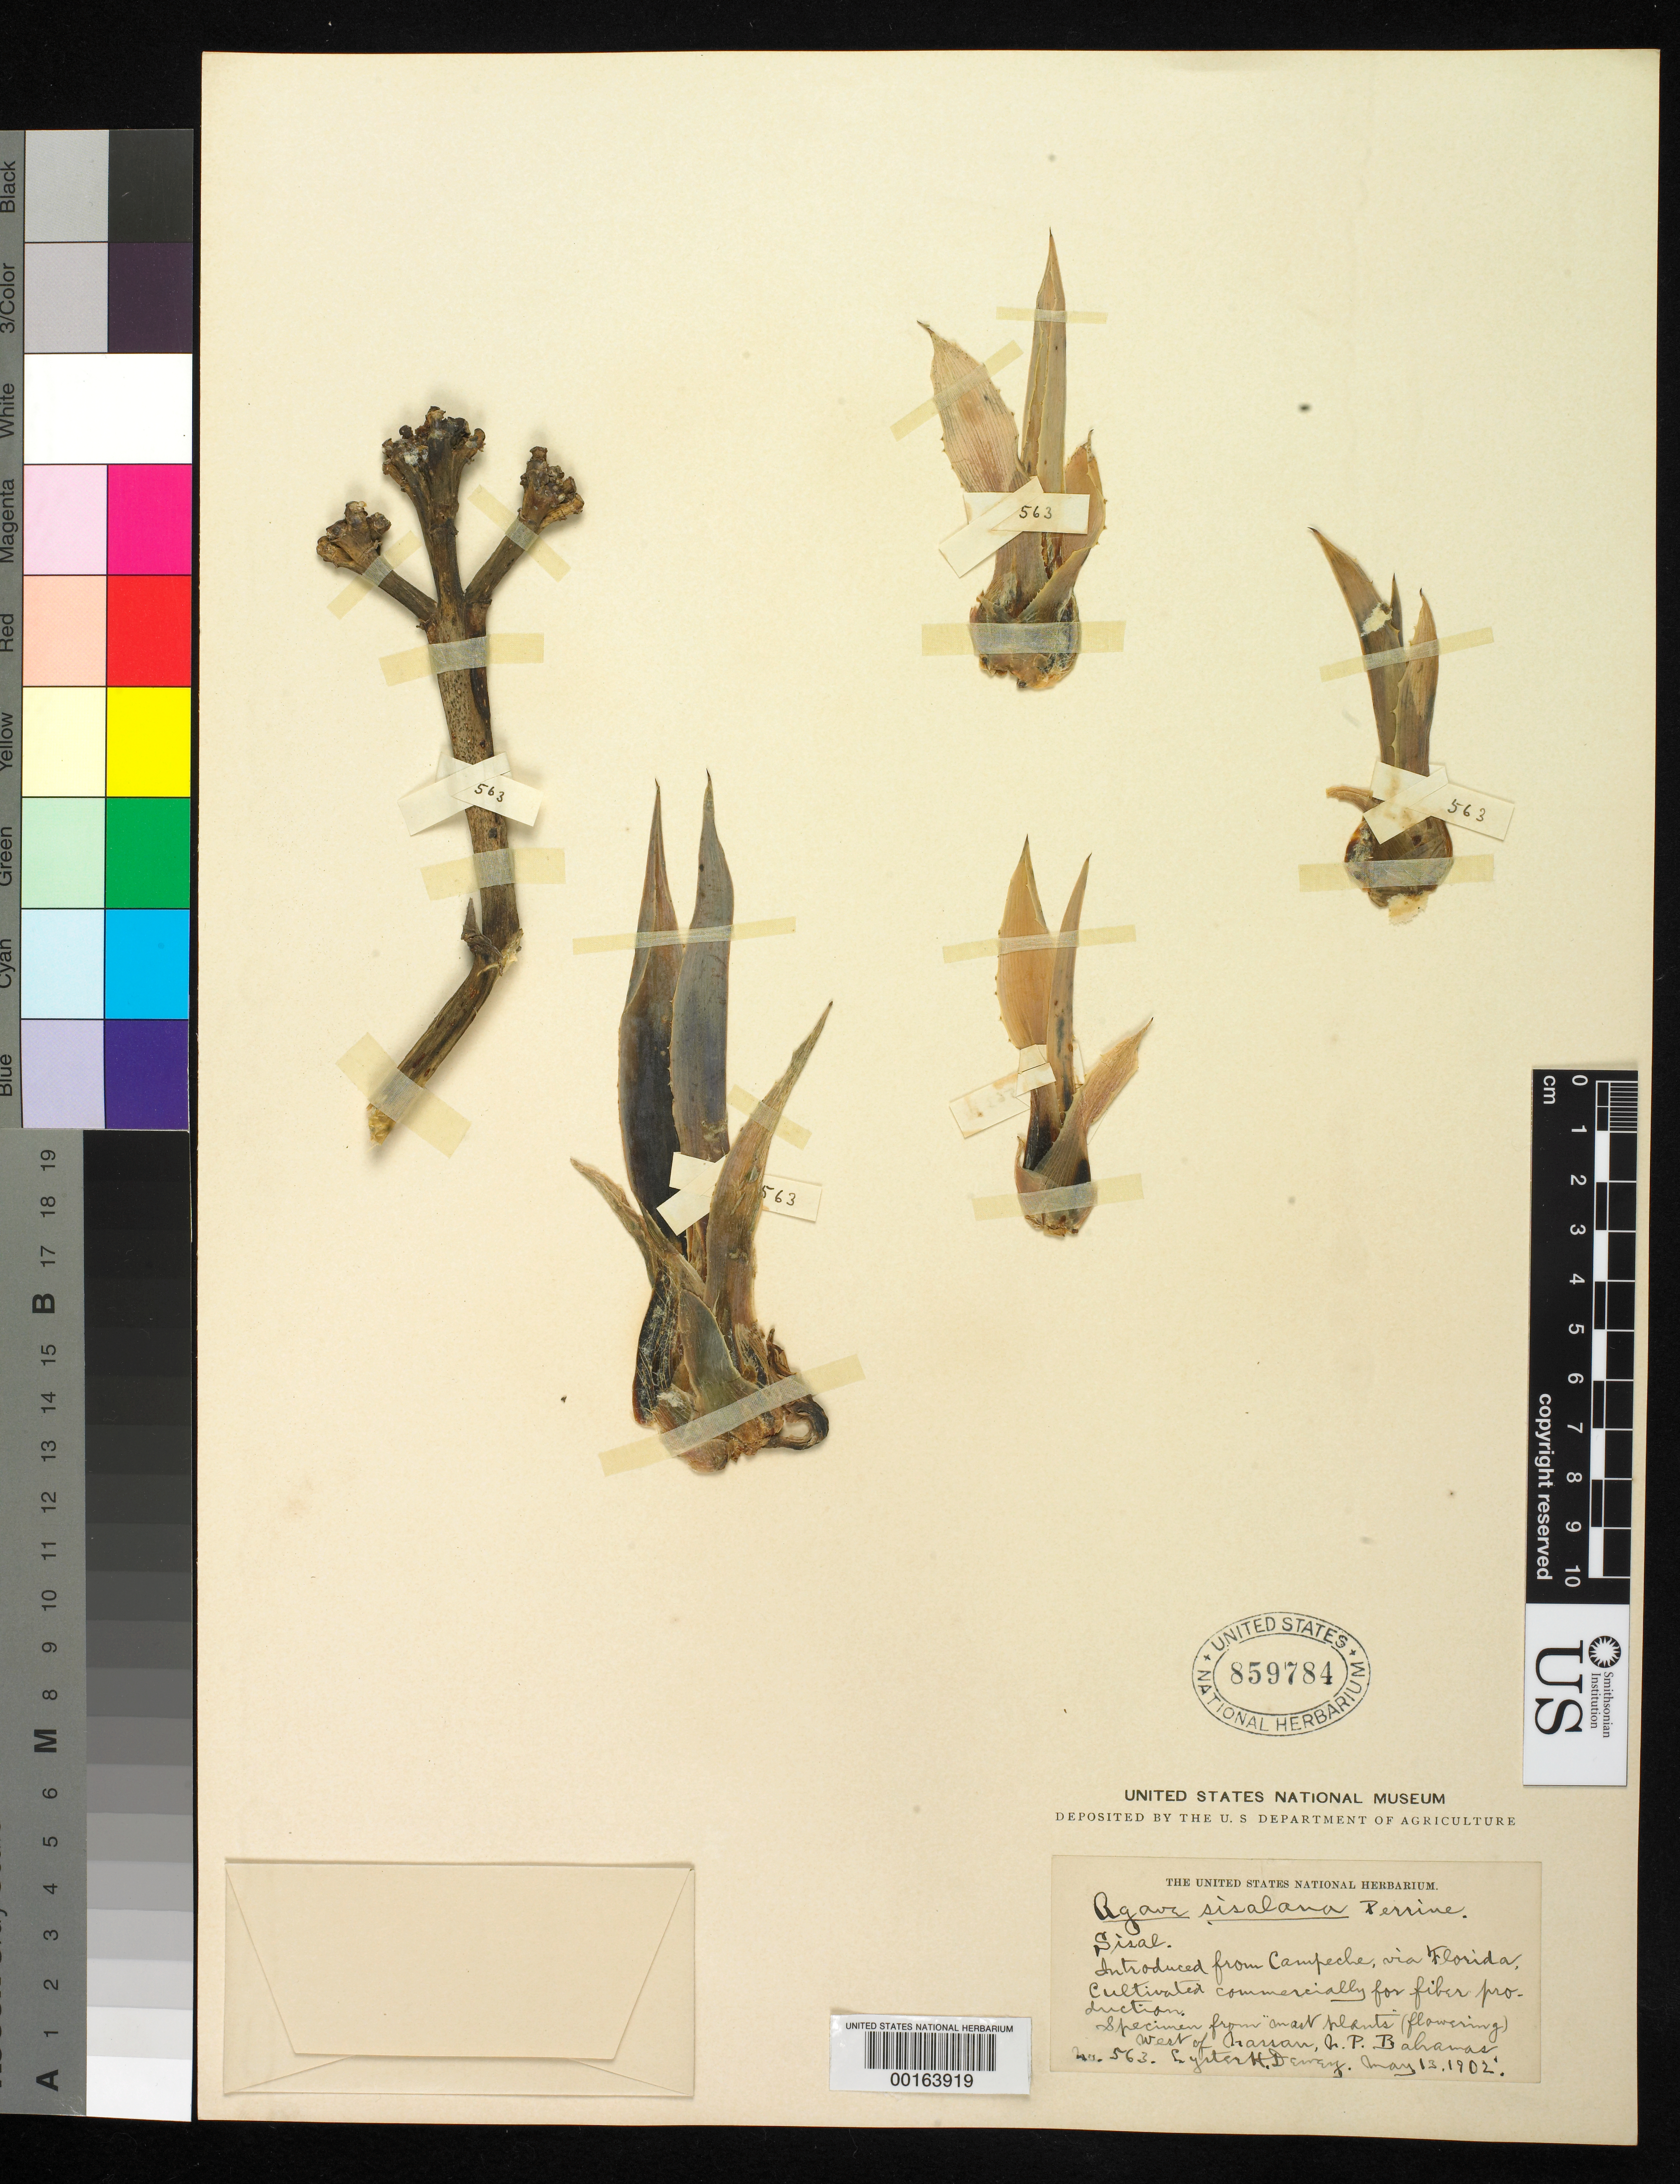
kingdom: Plantae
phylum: Tracheophyta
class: Liliopsida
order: Asparagales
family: Asparagaceae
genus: Agave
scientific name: Agave sisalana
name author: Perrine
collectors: L. H. Dewey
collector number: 563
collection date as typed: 13 May 1902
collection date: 1902-05-13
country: Bahamas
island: New Providence Island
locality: W of nassau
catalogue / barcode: US 859784